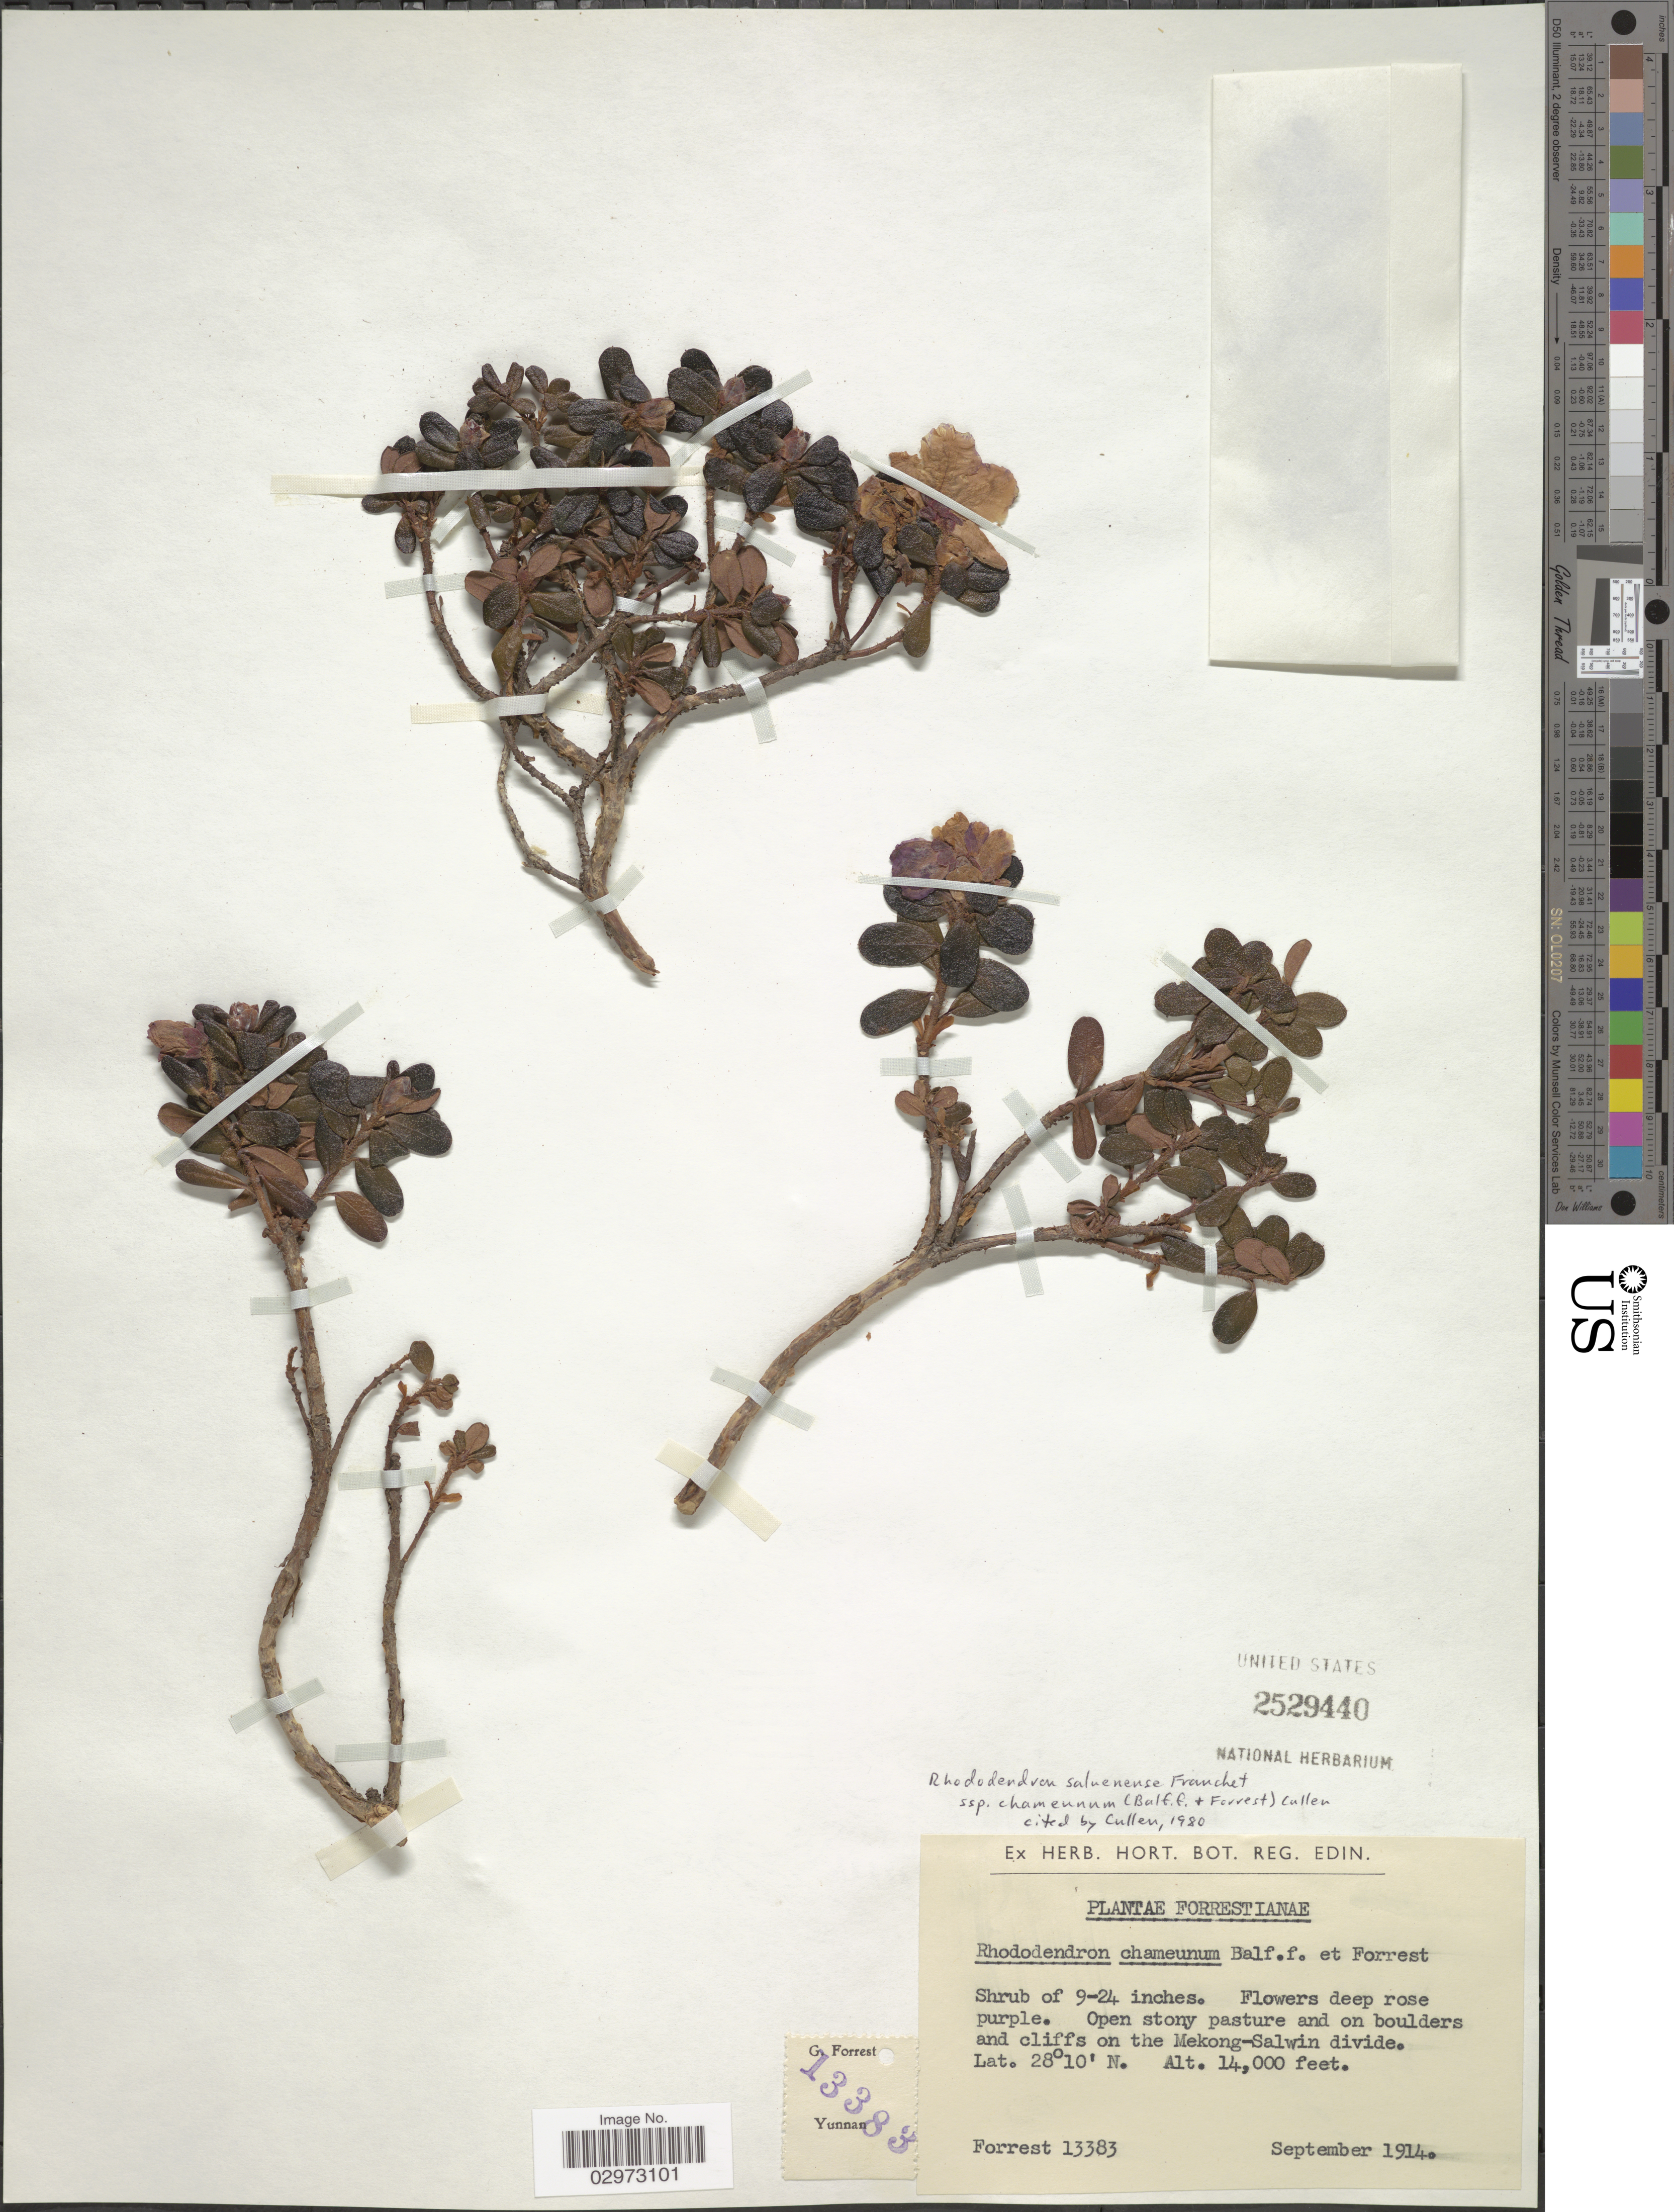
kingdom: Plantae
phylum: Tracheophyta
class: Magnoliopsida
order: Ericales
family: Ericaceae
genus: Rhododendron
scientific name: Rhododendron saluenense subsp. chameunum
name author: (Balf. f. & Forrest) Cullen in Cullen & D.F.Chamb.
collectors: G. Forrest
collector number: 13383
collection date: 1914-09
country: China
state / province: Yunnan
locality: Open stony pasture and on boulders and cliffs on the Mekong-Salwin divide.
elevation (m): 4267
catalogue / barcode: US 2529440